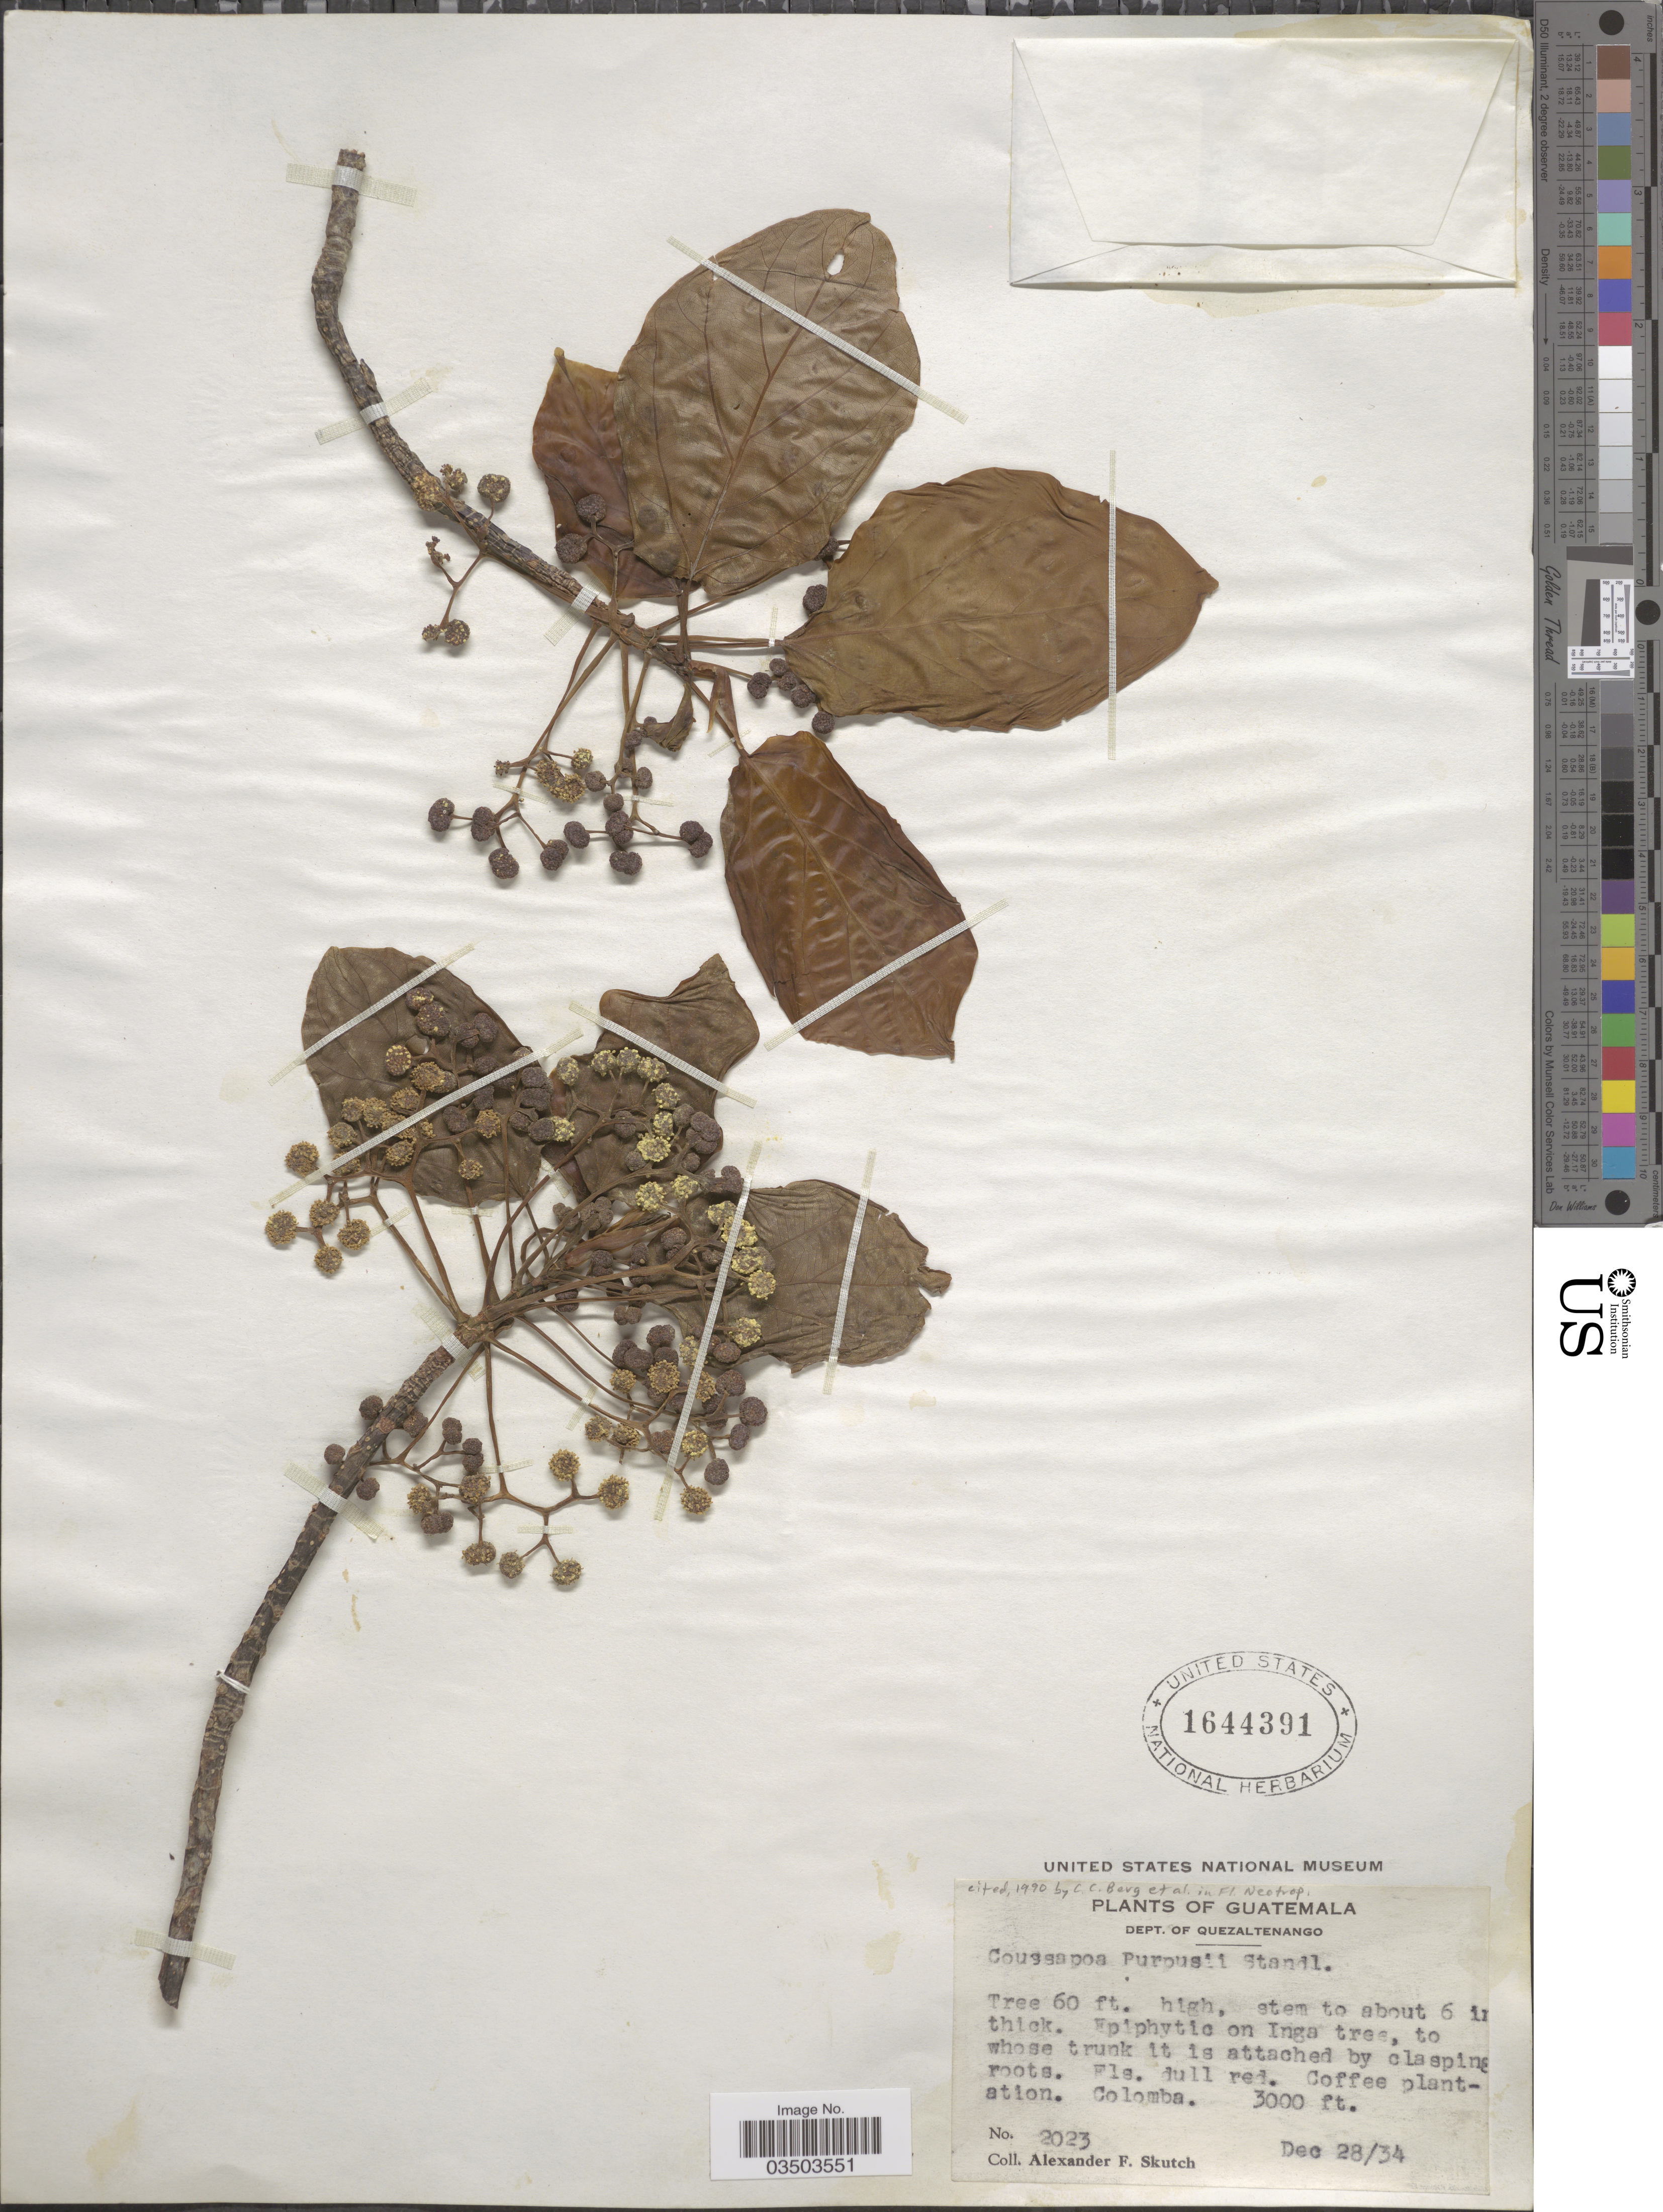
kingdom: Plantae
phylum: Tracheophyta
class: Magnoliopsida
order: Rosales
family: Urticaceae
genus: Coussapoa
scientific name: Coussapoa purpusii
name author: Standl.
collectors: A. F. Skutch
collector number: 2023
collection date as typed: Transcribed d/m/y: 28/12/34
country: Guatemala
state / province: Quetzaltenango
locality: Dept. of Quezaltenango. Colomba.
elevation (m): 914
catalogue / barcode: US 1644391